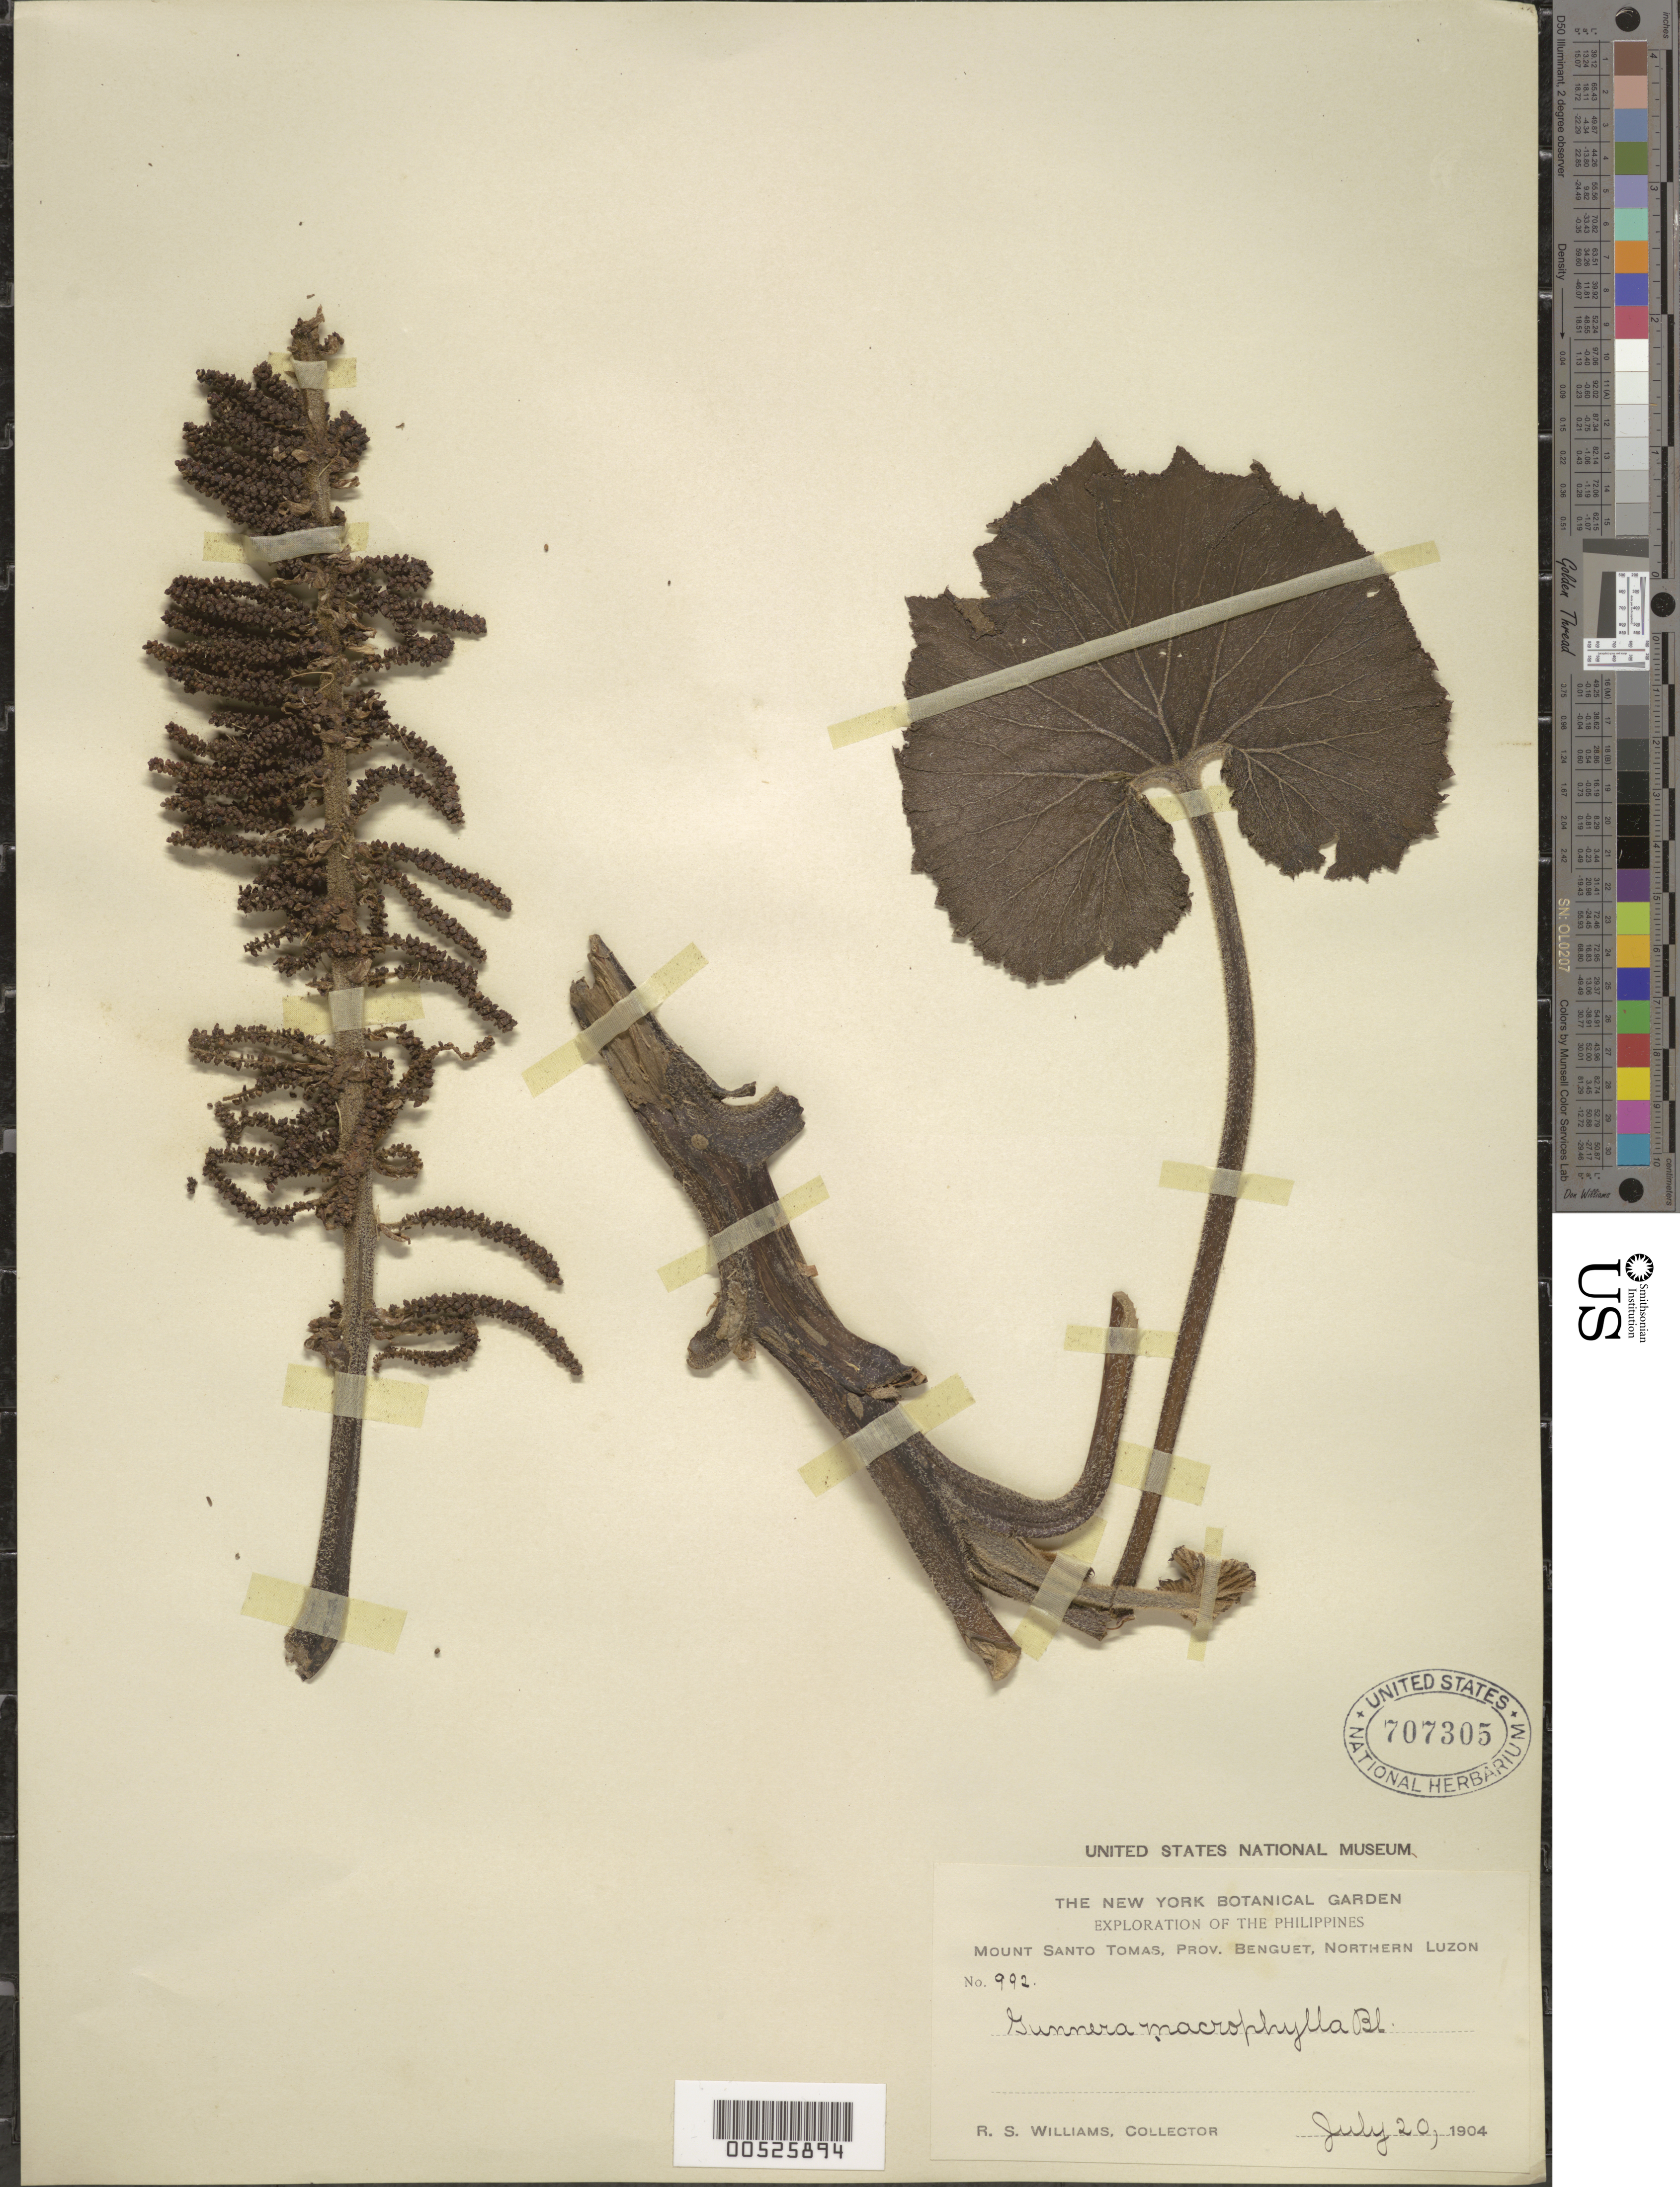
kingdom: Plantae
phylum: Tracheophyta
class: Magnoliopsida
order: Gunnerales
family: Gunneraceae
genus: Gunnera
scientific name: Gunnera macrophylla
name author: Blume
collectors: R. S. Williams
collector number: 992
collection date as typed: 20 Jul 1904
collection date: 1904-07-20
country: Philippines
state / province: Cordillera (Administrative Region)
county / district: Benguet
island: Luzon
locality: Mount Santo Tomas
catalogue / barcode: US 707305